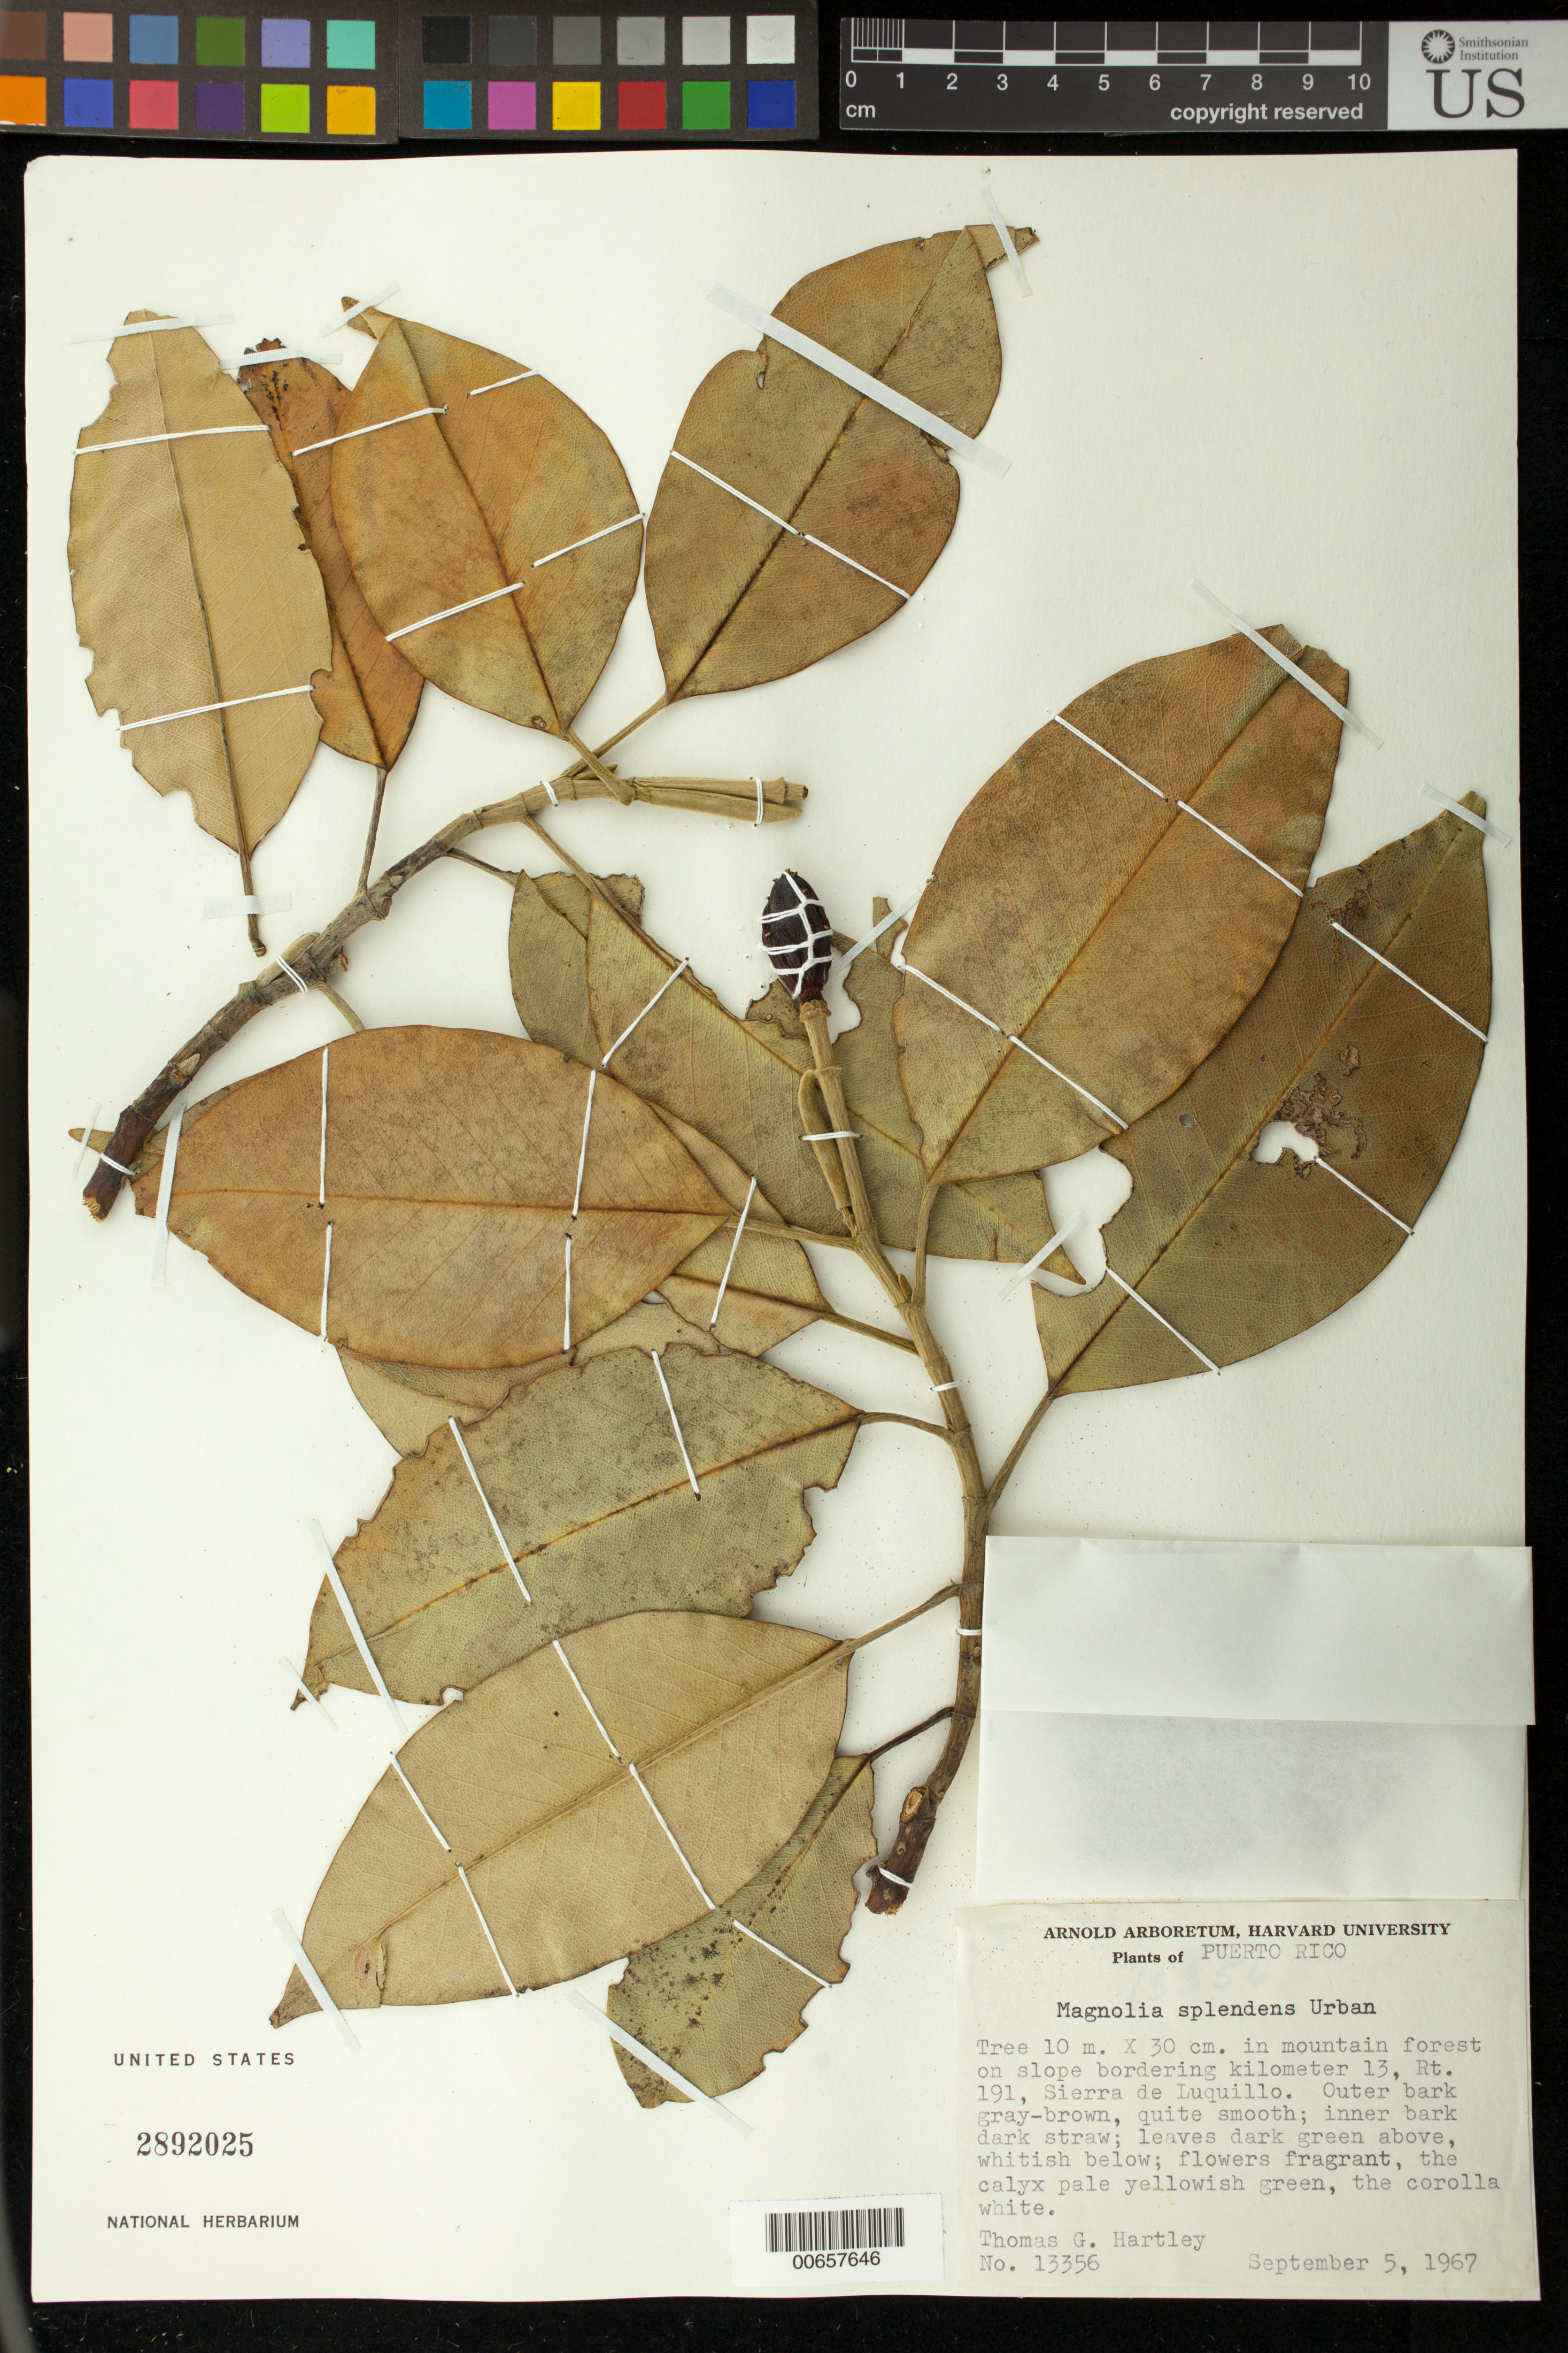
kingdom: Plantae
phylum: Tracheophyta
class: Magnoliopsida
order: Magnoliales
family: Magnoliaceae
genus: Magnolia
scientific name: Magnolia splendens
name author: Urb.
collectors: T. G. Hartley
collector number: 13356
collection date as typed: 05 Sep 1967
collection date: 1967-09-05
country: Puerto Rico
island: Greater Antilles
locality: Sierra de Luquillo, on slope bordering km 13, Rt. 191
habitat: In mountain forest on slope.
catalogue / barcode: US 2892025